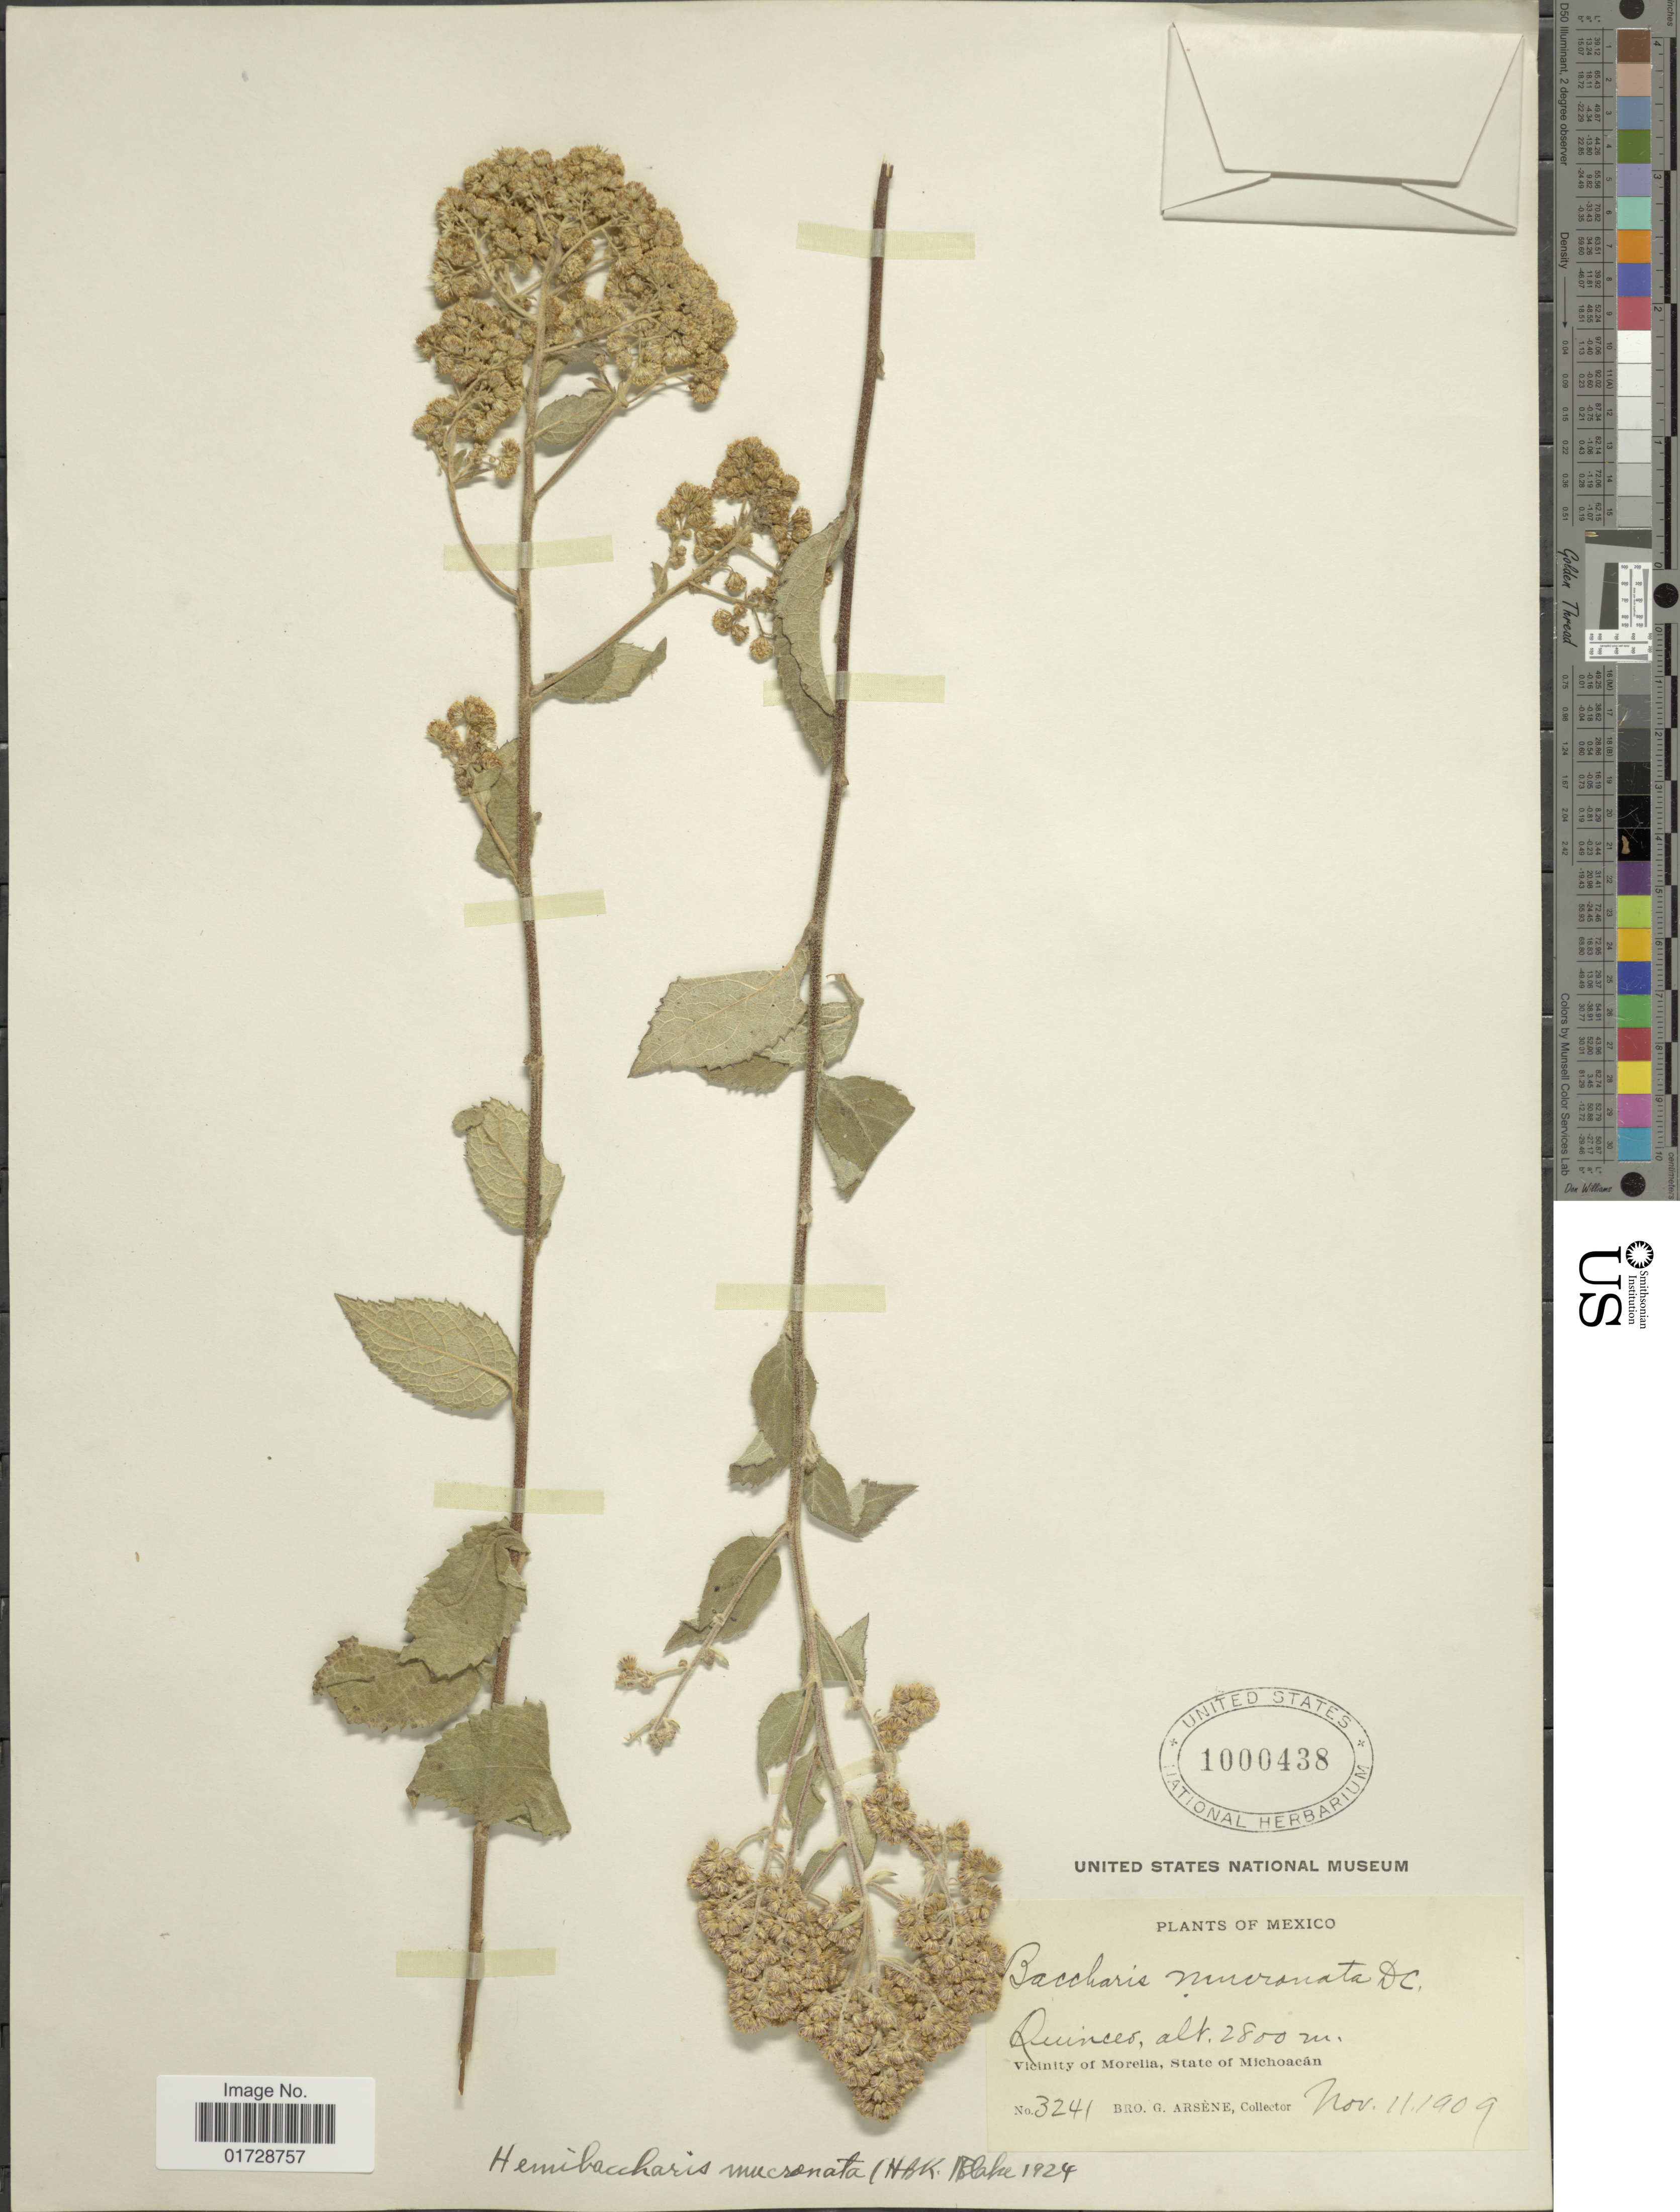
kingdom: Plantae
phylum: Tracheophyta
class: Magnoliopsida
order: Asterales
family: Asteraceae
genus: Archibaccharis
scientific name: Archibaccharis serratifolia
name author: (Kunth) S.F. Blake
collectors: Bro. G. Arsène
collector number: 3241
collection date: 1909-11-11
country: Mexico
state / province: Michoacán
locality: Quinceo, Vicinity of Morelia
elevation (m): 2800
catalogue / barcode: US 1000438